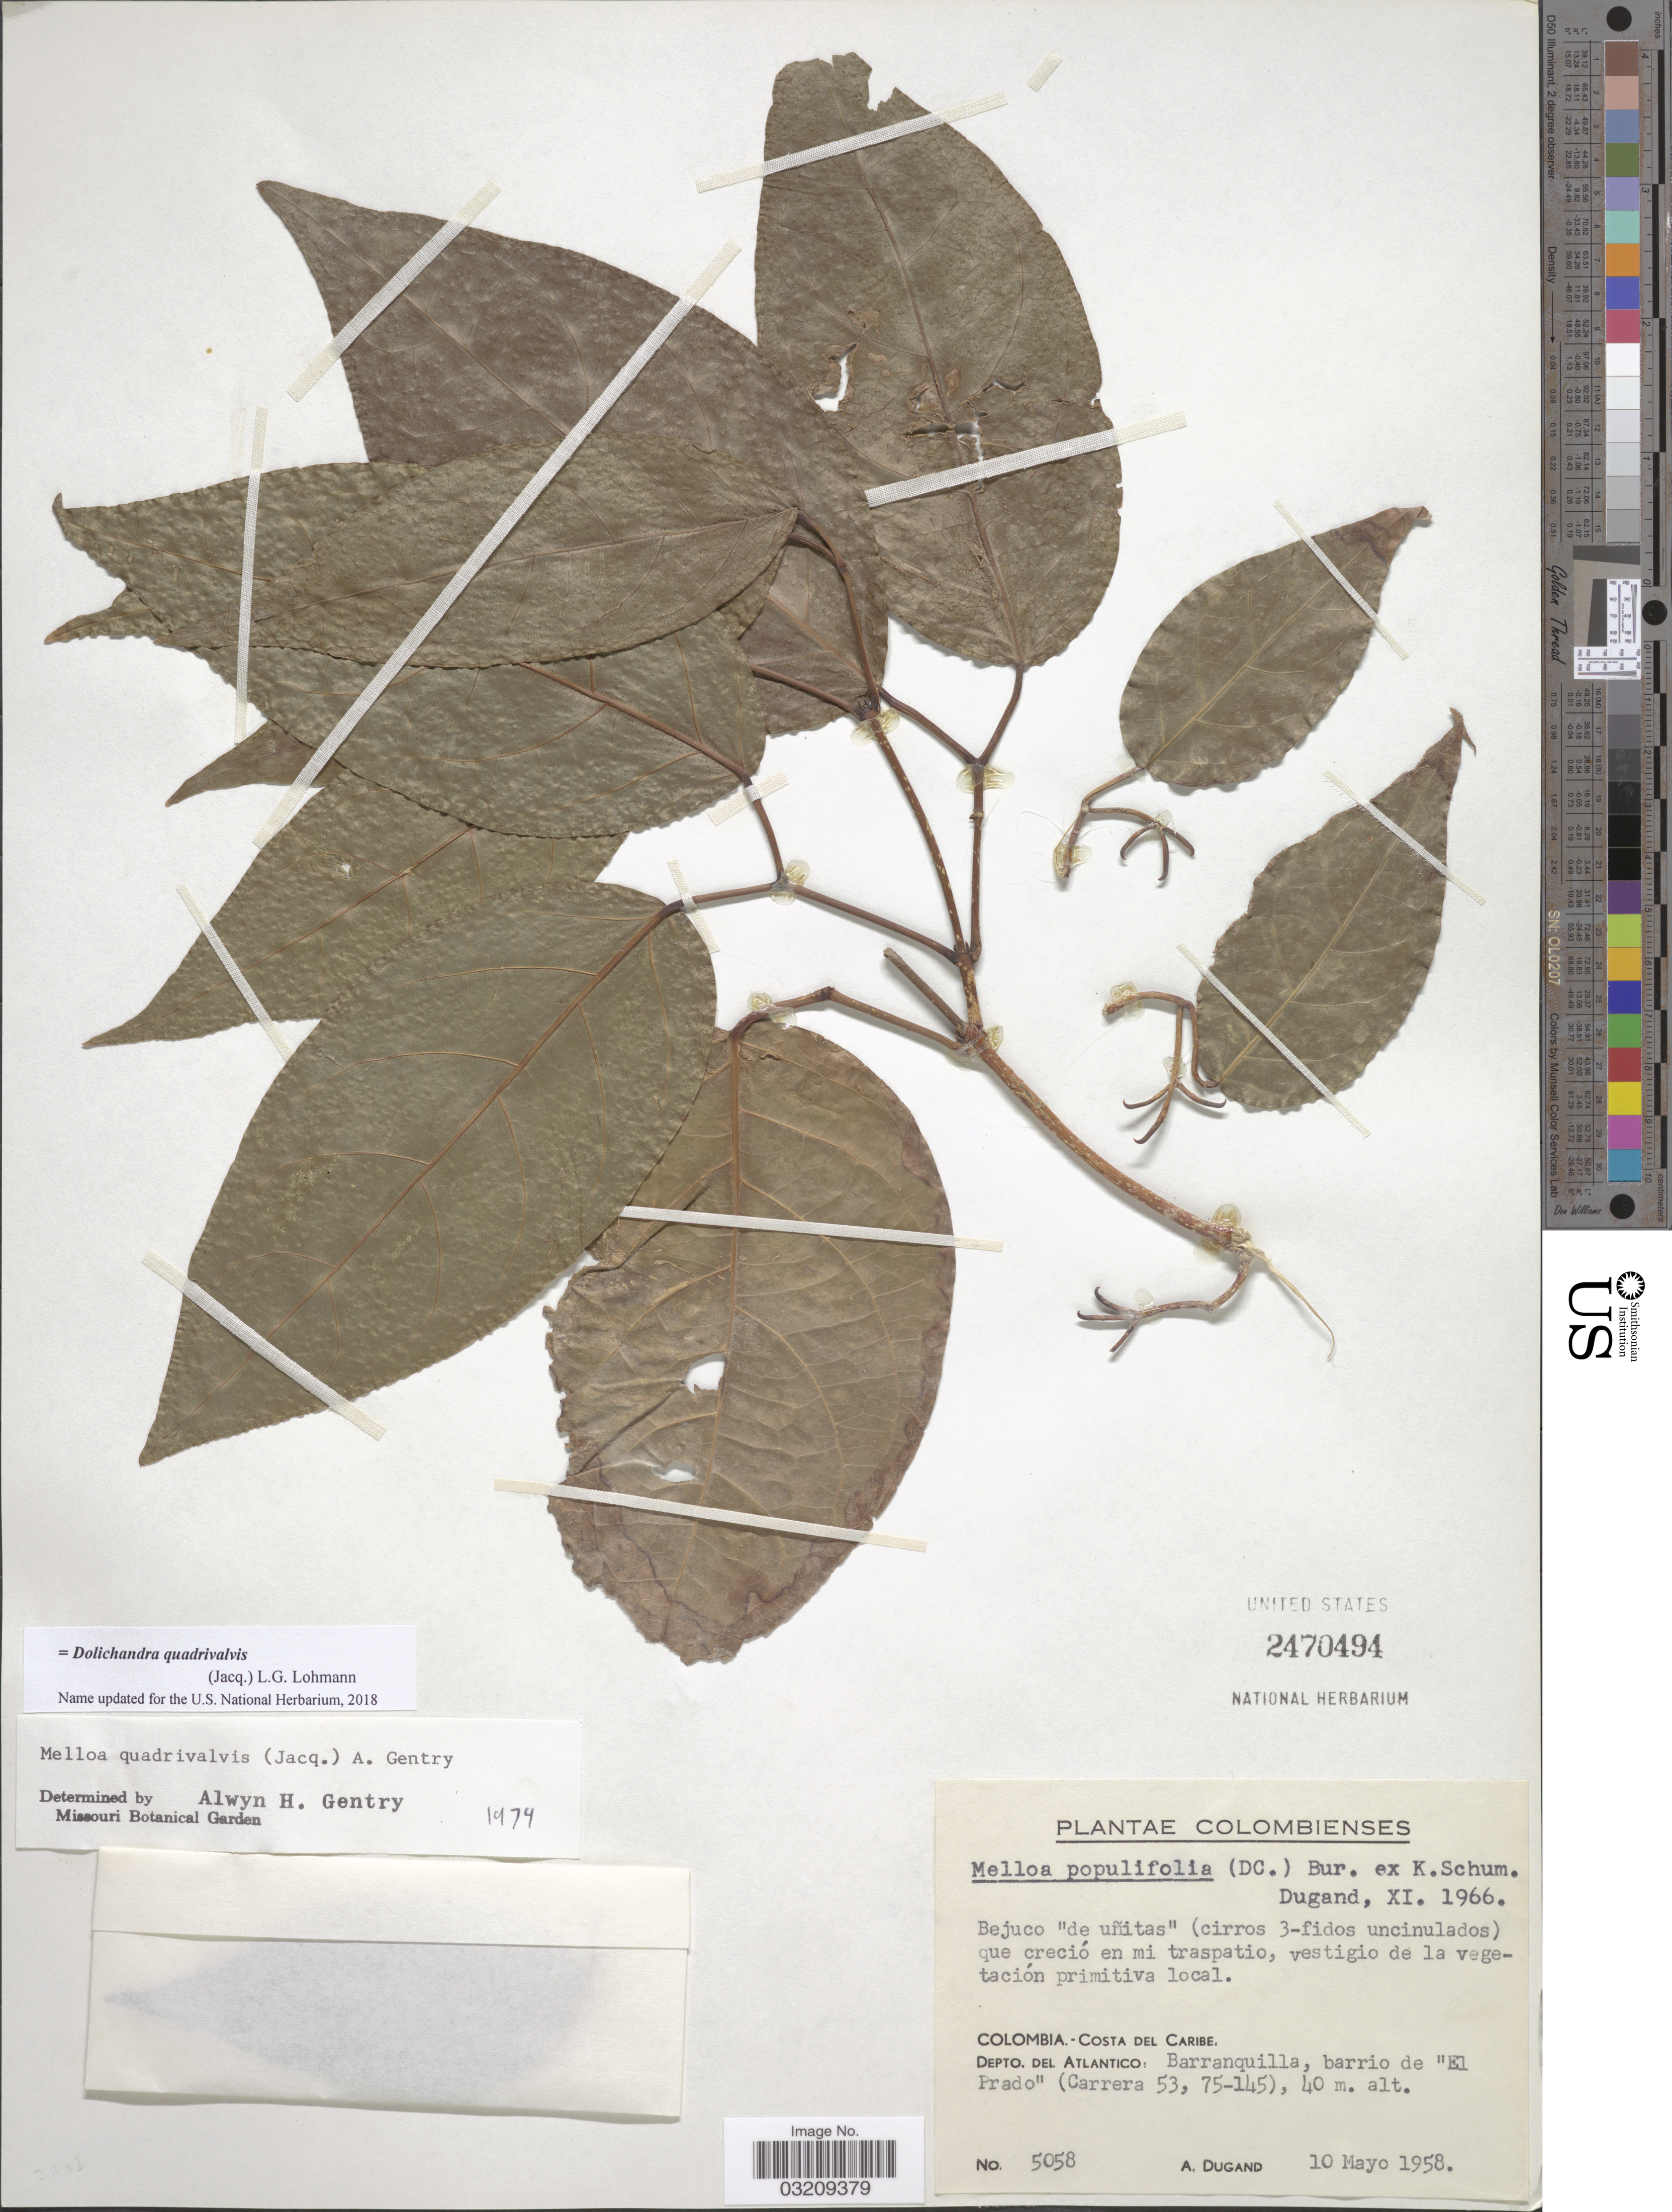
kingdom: Plantae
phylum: Tracheophyta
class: Magnoliopsida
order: Lamiales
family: Bignoniaceae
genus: Dolichandra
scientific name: Dolichandra quadrivalvis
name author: (Jacq.) L.G. Lohmann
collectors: A. Dugand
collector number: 5058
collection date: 1958-05-10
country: Colombia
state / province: Atlántico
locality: Costa del Caribe. Depto. del Atlantico: Barranquilla, barrio de "El Prado" (Carrera 53, 75-145).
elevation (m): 40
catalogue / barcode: US 2470494